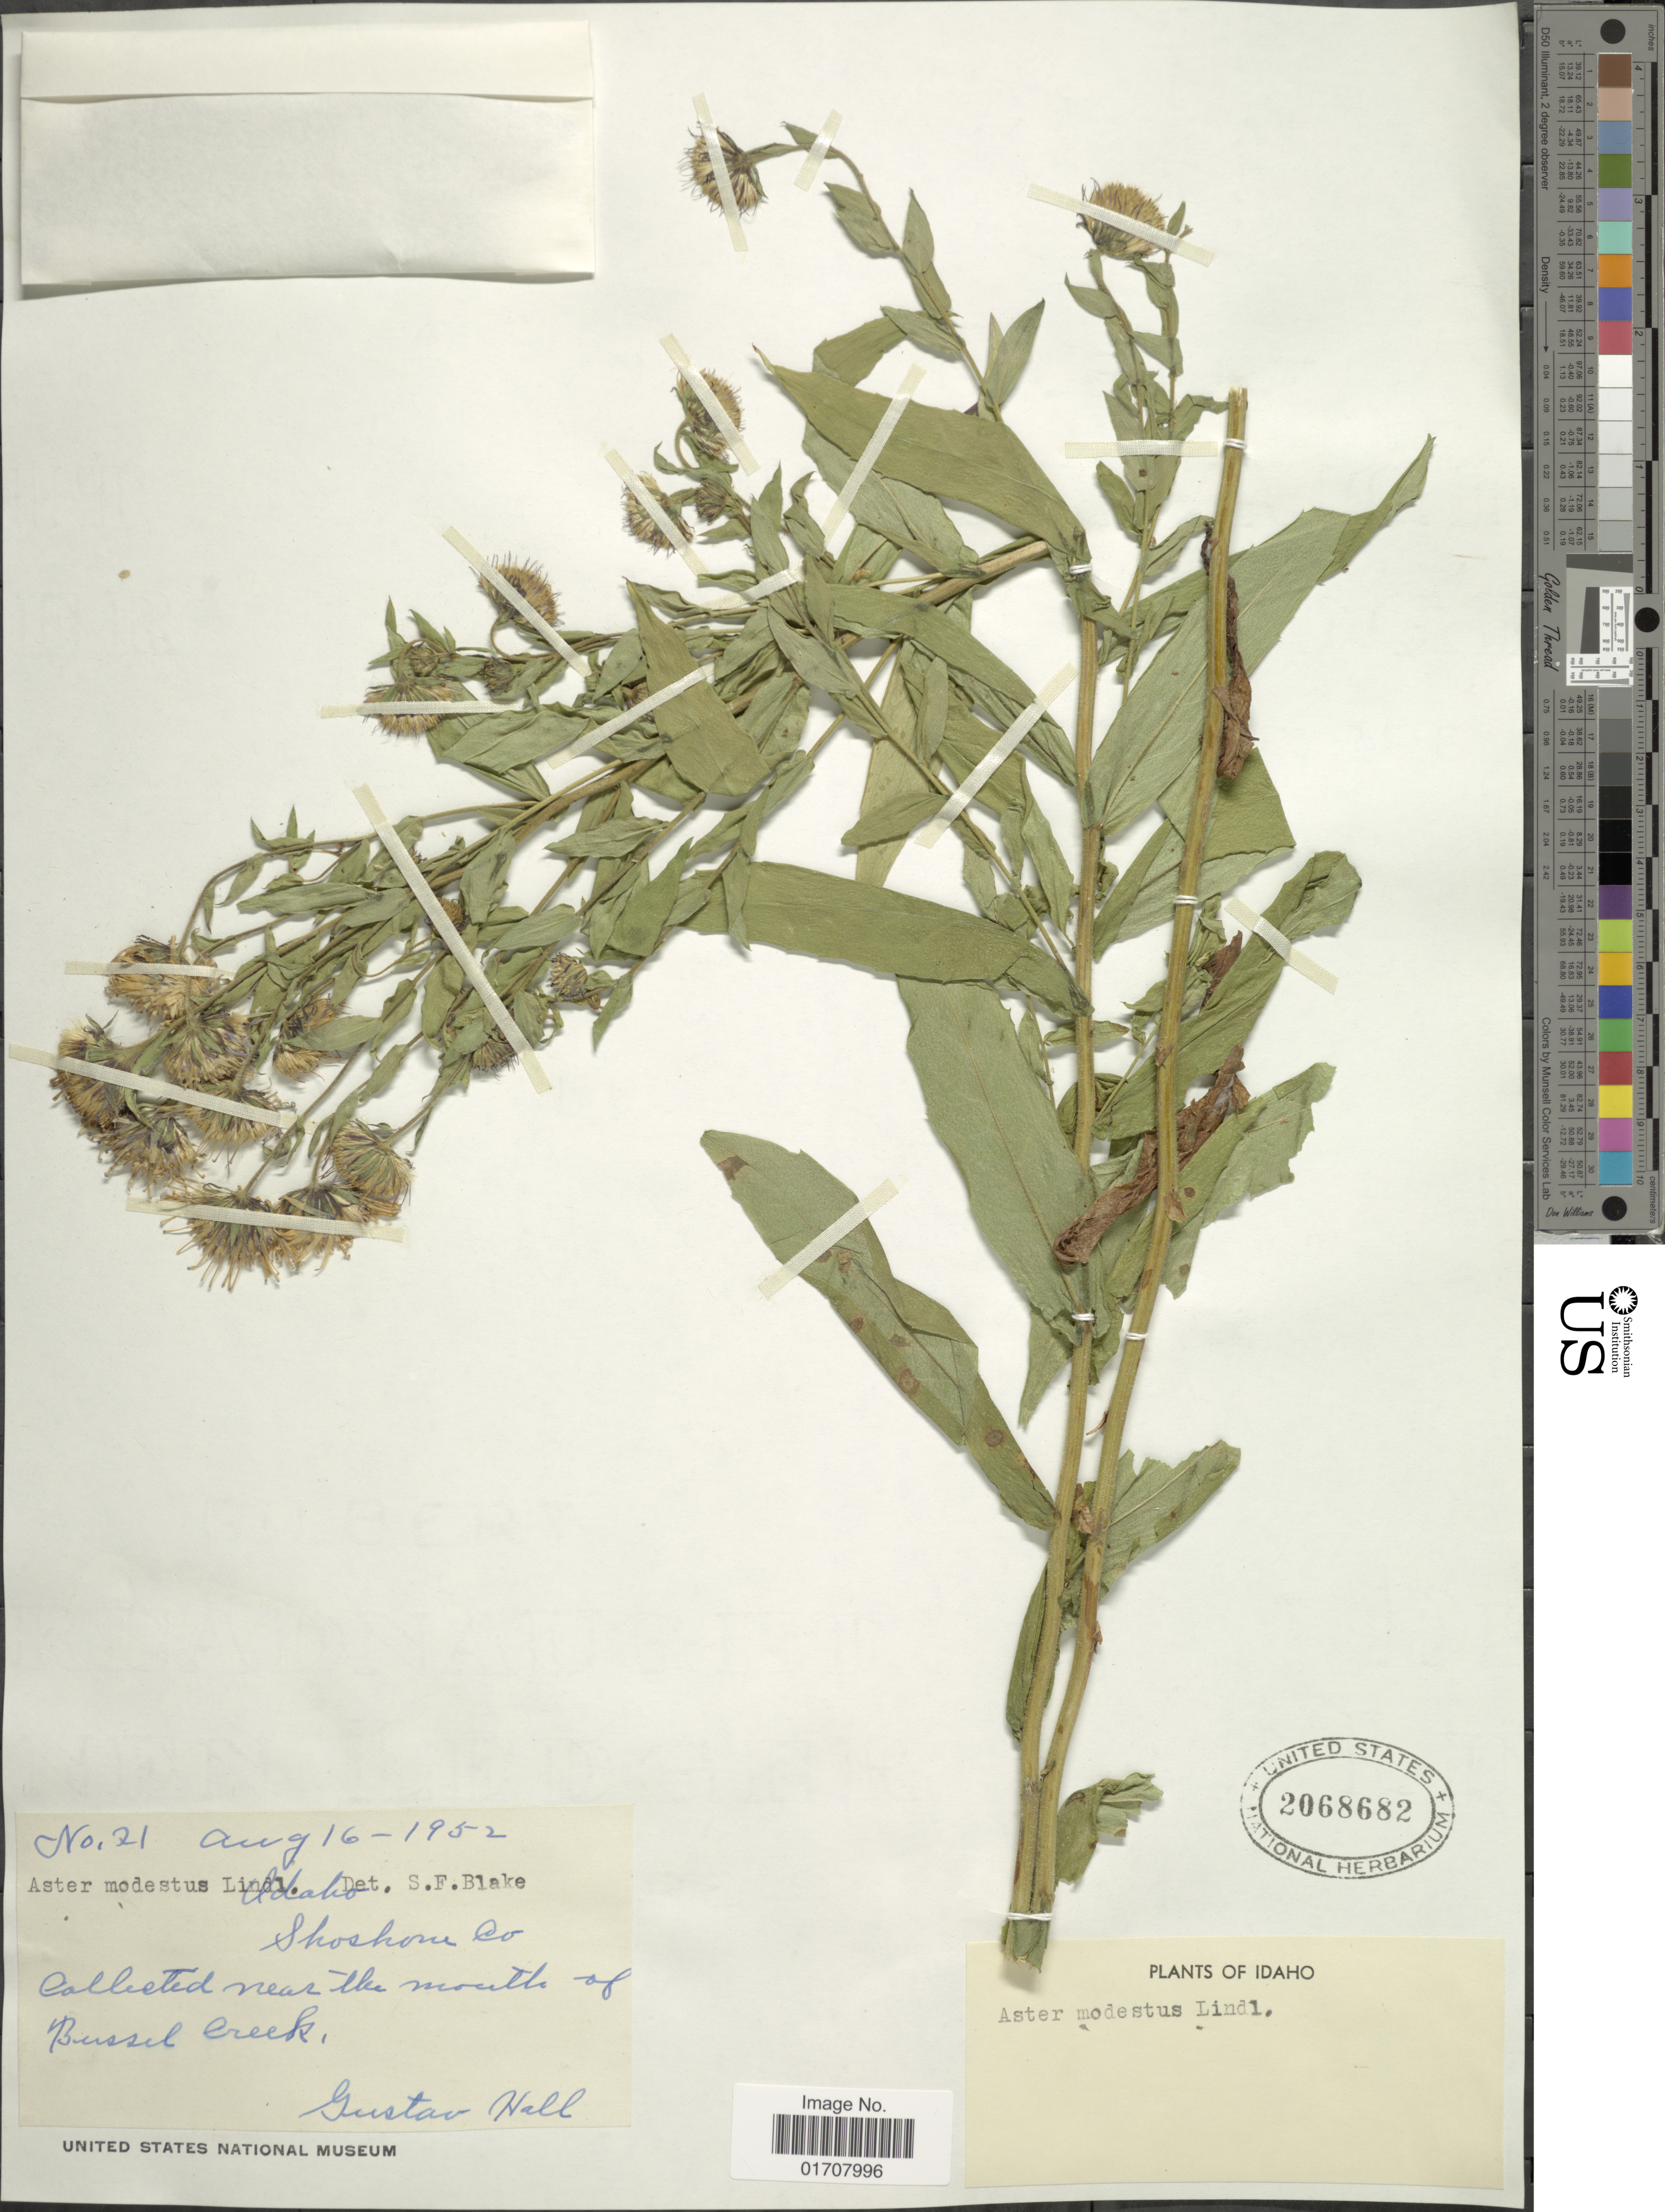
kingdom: Plantae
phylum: Tracheophyta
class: Magnoliopsida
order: Asterales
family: Asteraceae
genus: Canadanthus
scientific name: Canadanthus modestus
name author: (Lindl.) G.L. Nesom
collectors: G. Hall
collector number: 21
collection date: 1952-08-16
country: United States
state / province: Idaho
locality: Shoshone Co., near the mouth of Bussil Creek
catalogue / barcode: US 2068682